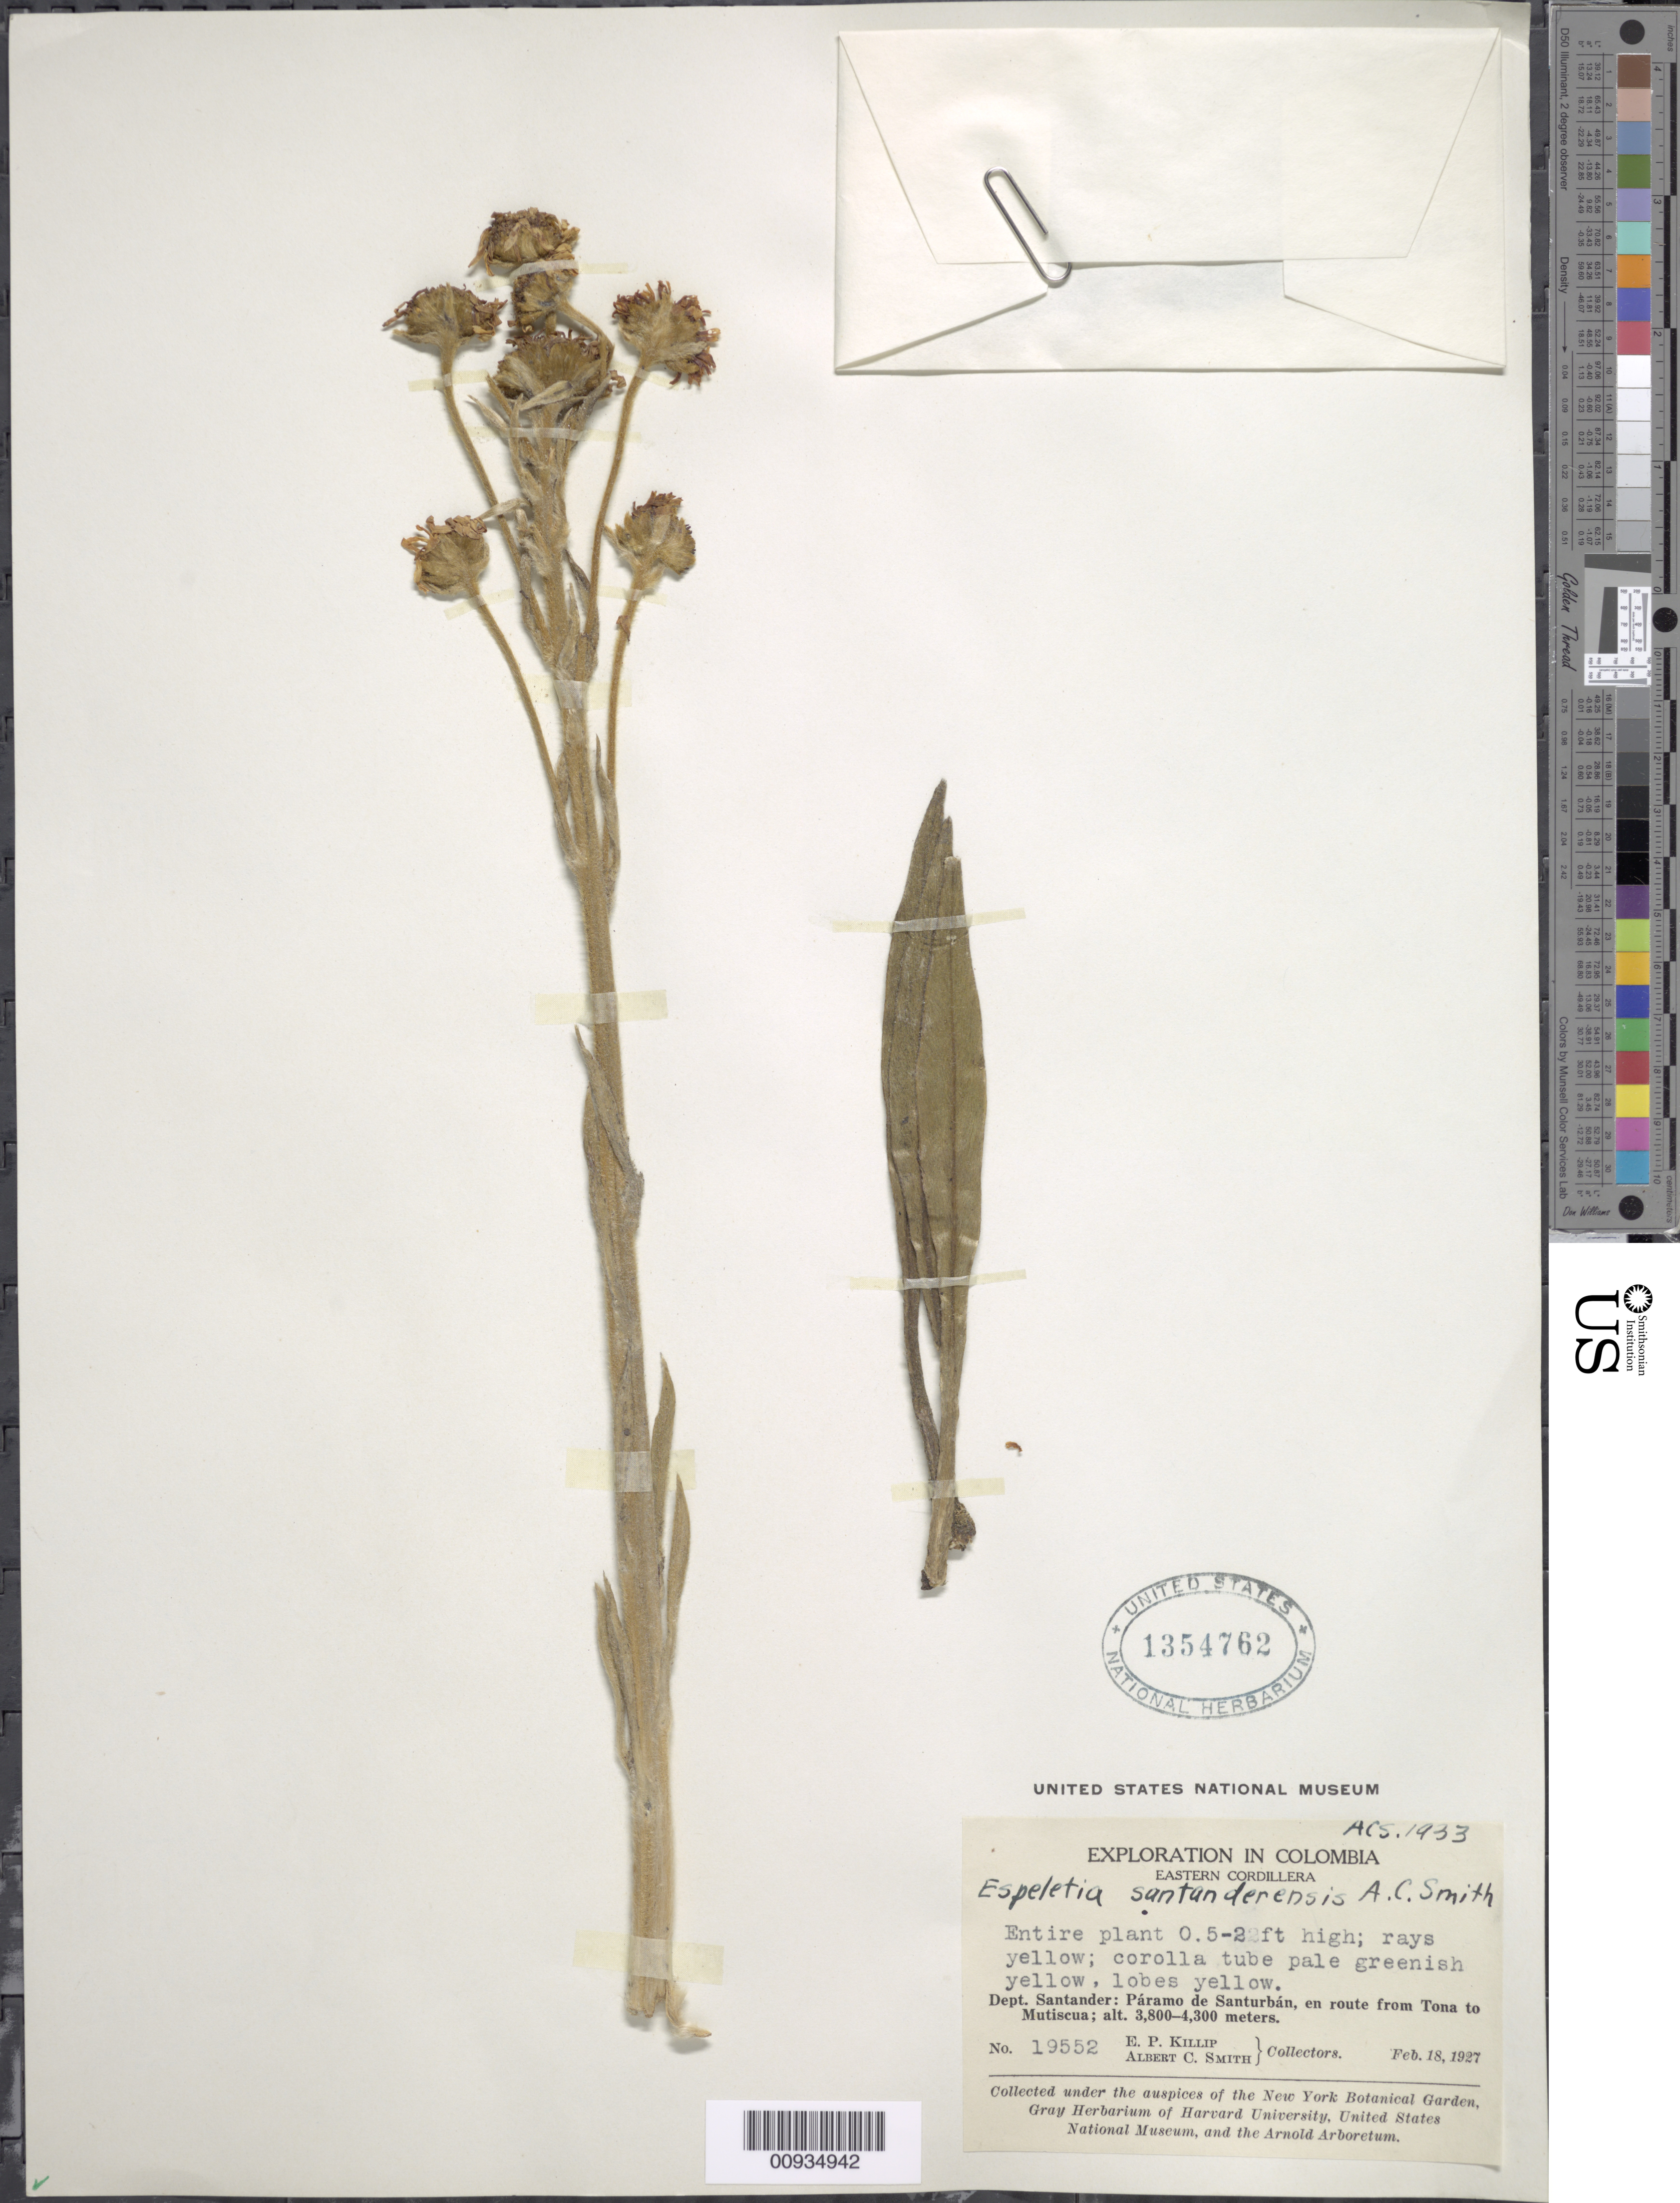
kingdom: Plantae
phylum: Tracheophyta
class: Magnoliopsida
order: Asterales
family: Asteraceae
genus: Espeletiopsis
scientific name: Espeletiopsis santanderensis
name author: (A.C. Sm.) Cuatrec.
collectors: E. P. Killip & A. C. Smith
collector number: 19552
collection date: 1927-02-18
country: Colombia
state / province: Santander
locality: Páramo de Santurbán. En route from Tona to Mutiscua.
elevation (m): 3800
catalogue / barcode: US 1354762